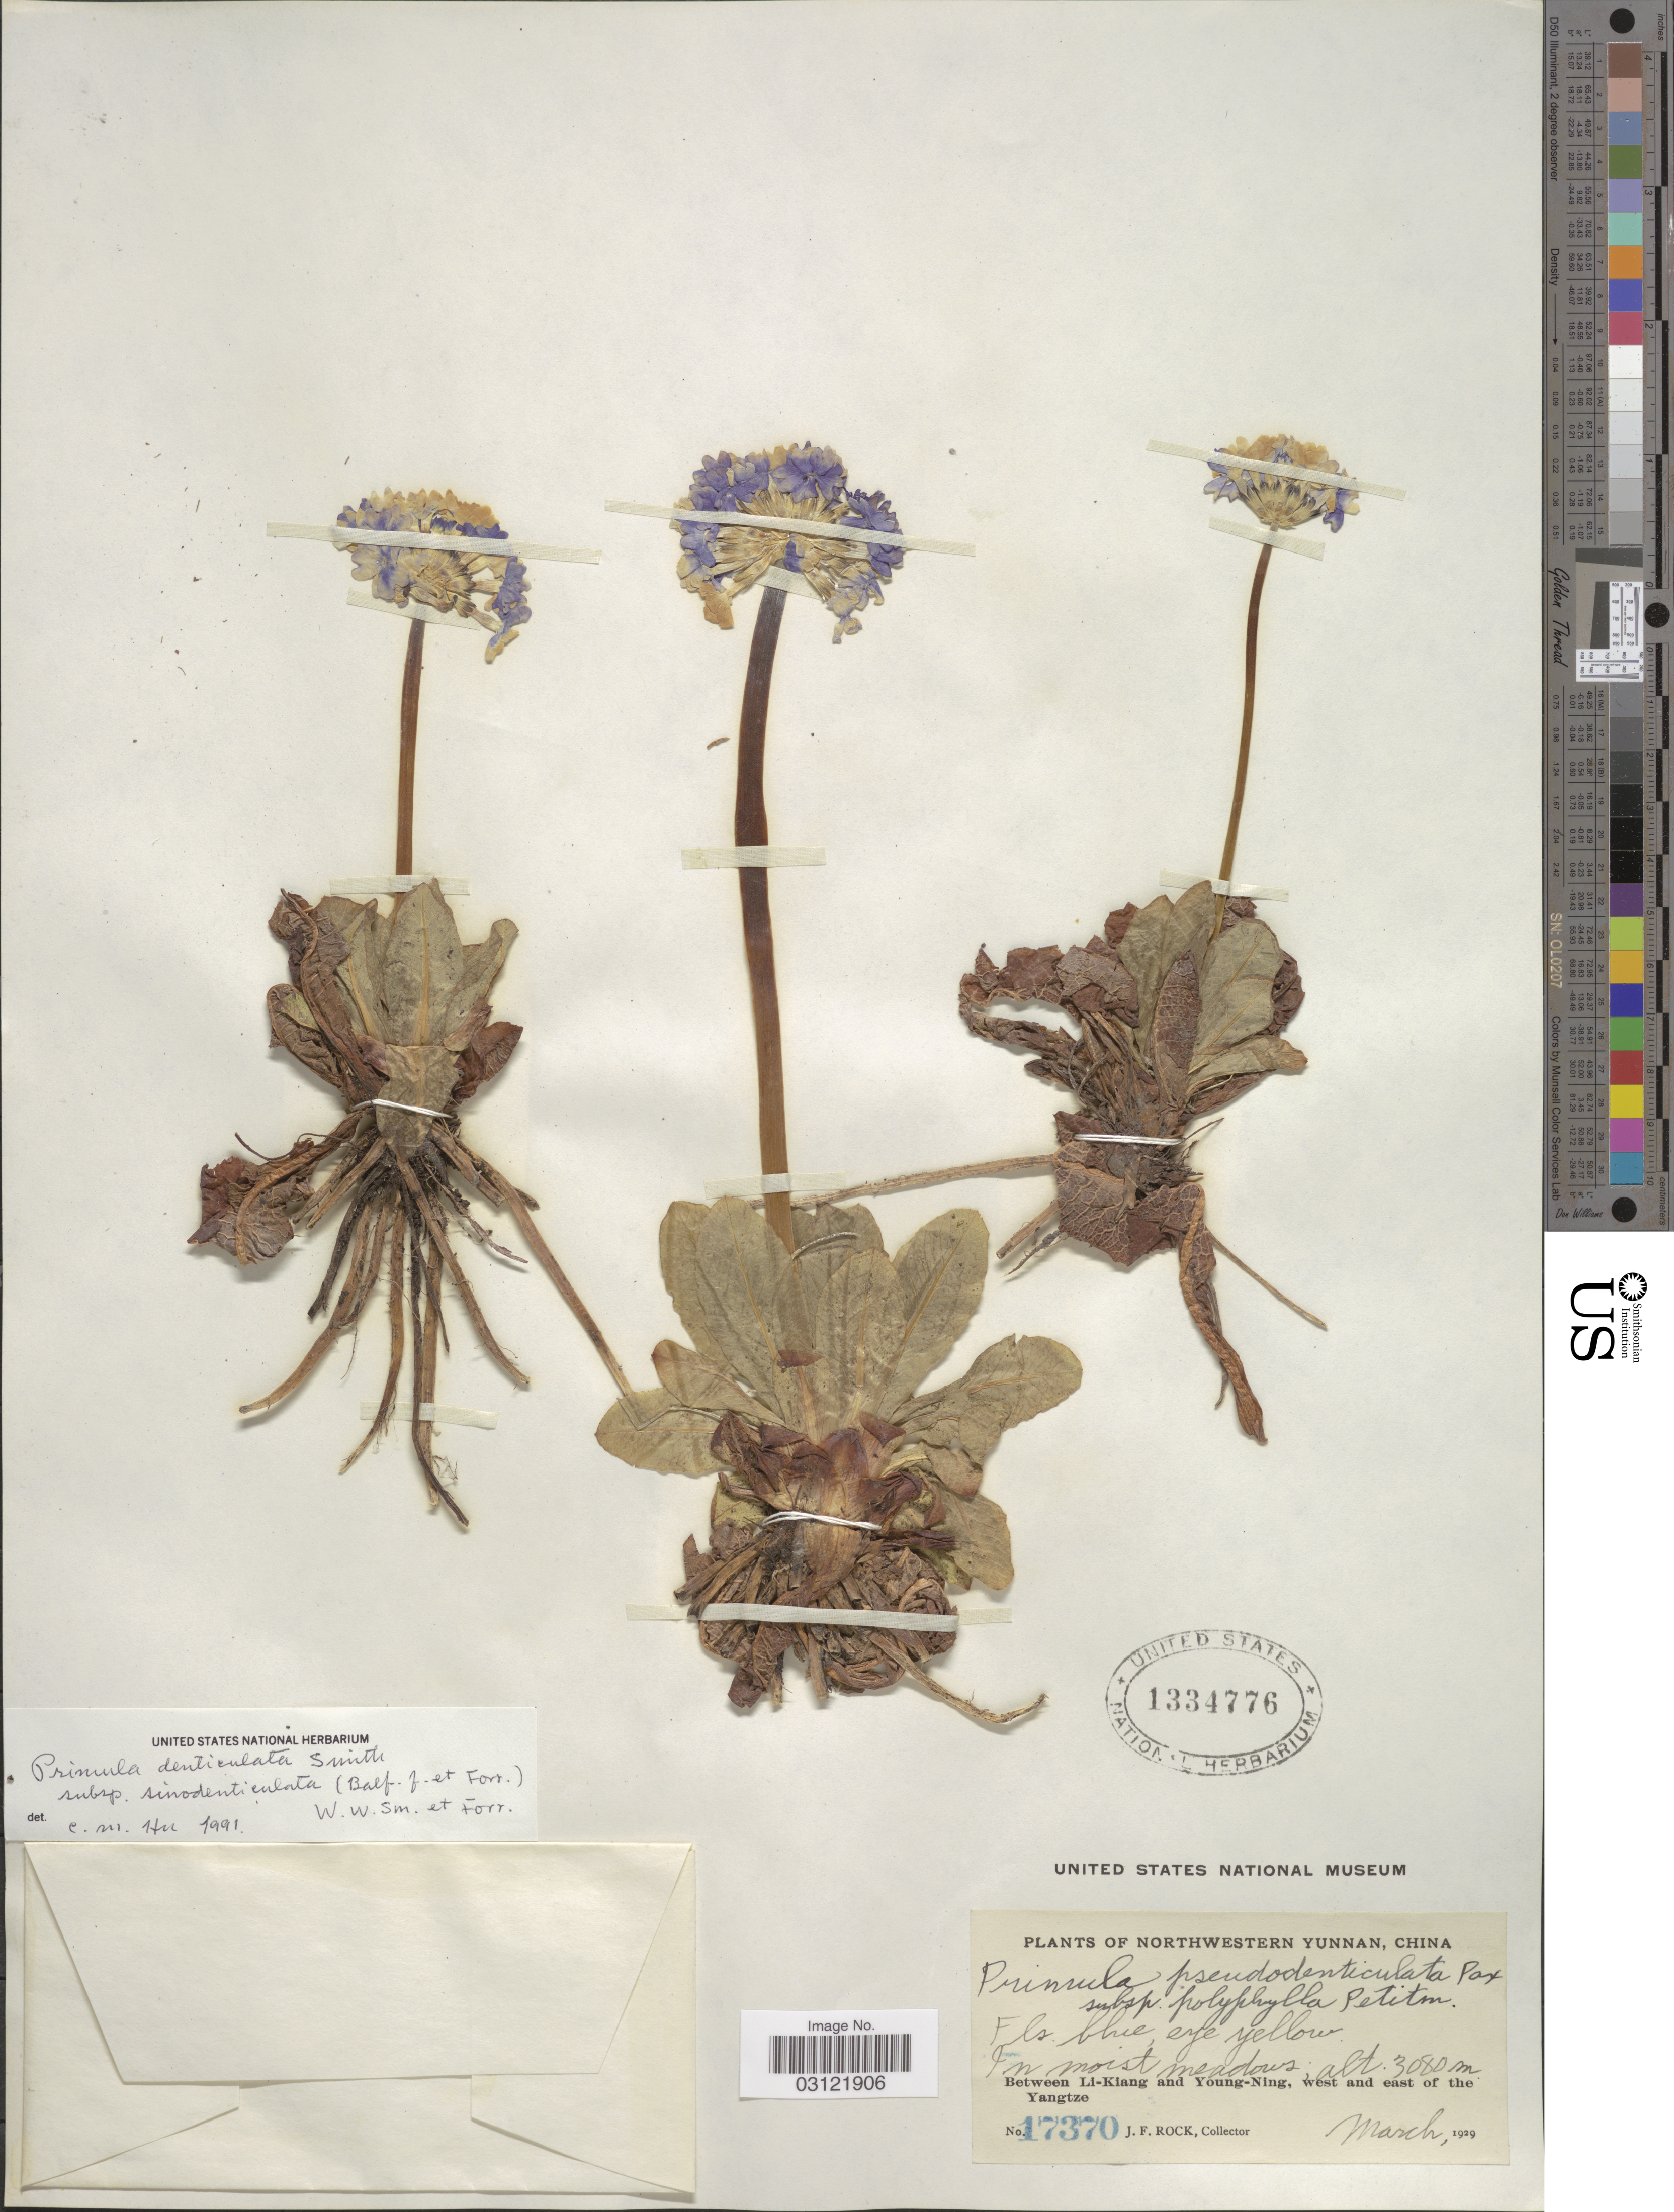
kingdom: Plantae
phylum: Tracheophyta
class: Magnoliopsida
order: Ericales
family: Primulaceae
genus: Primula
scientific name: Primula pseudodenticulata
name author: Pax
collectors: J. Rock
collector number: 17370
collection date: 1929-03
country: China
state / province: Yunnan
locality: Northwestern Yunnan. Between Li-Kiang and Young-Ning, west and east of the Yangtze.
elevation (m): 3080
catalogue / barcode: US 1334776